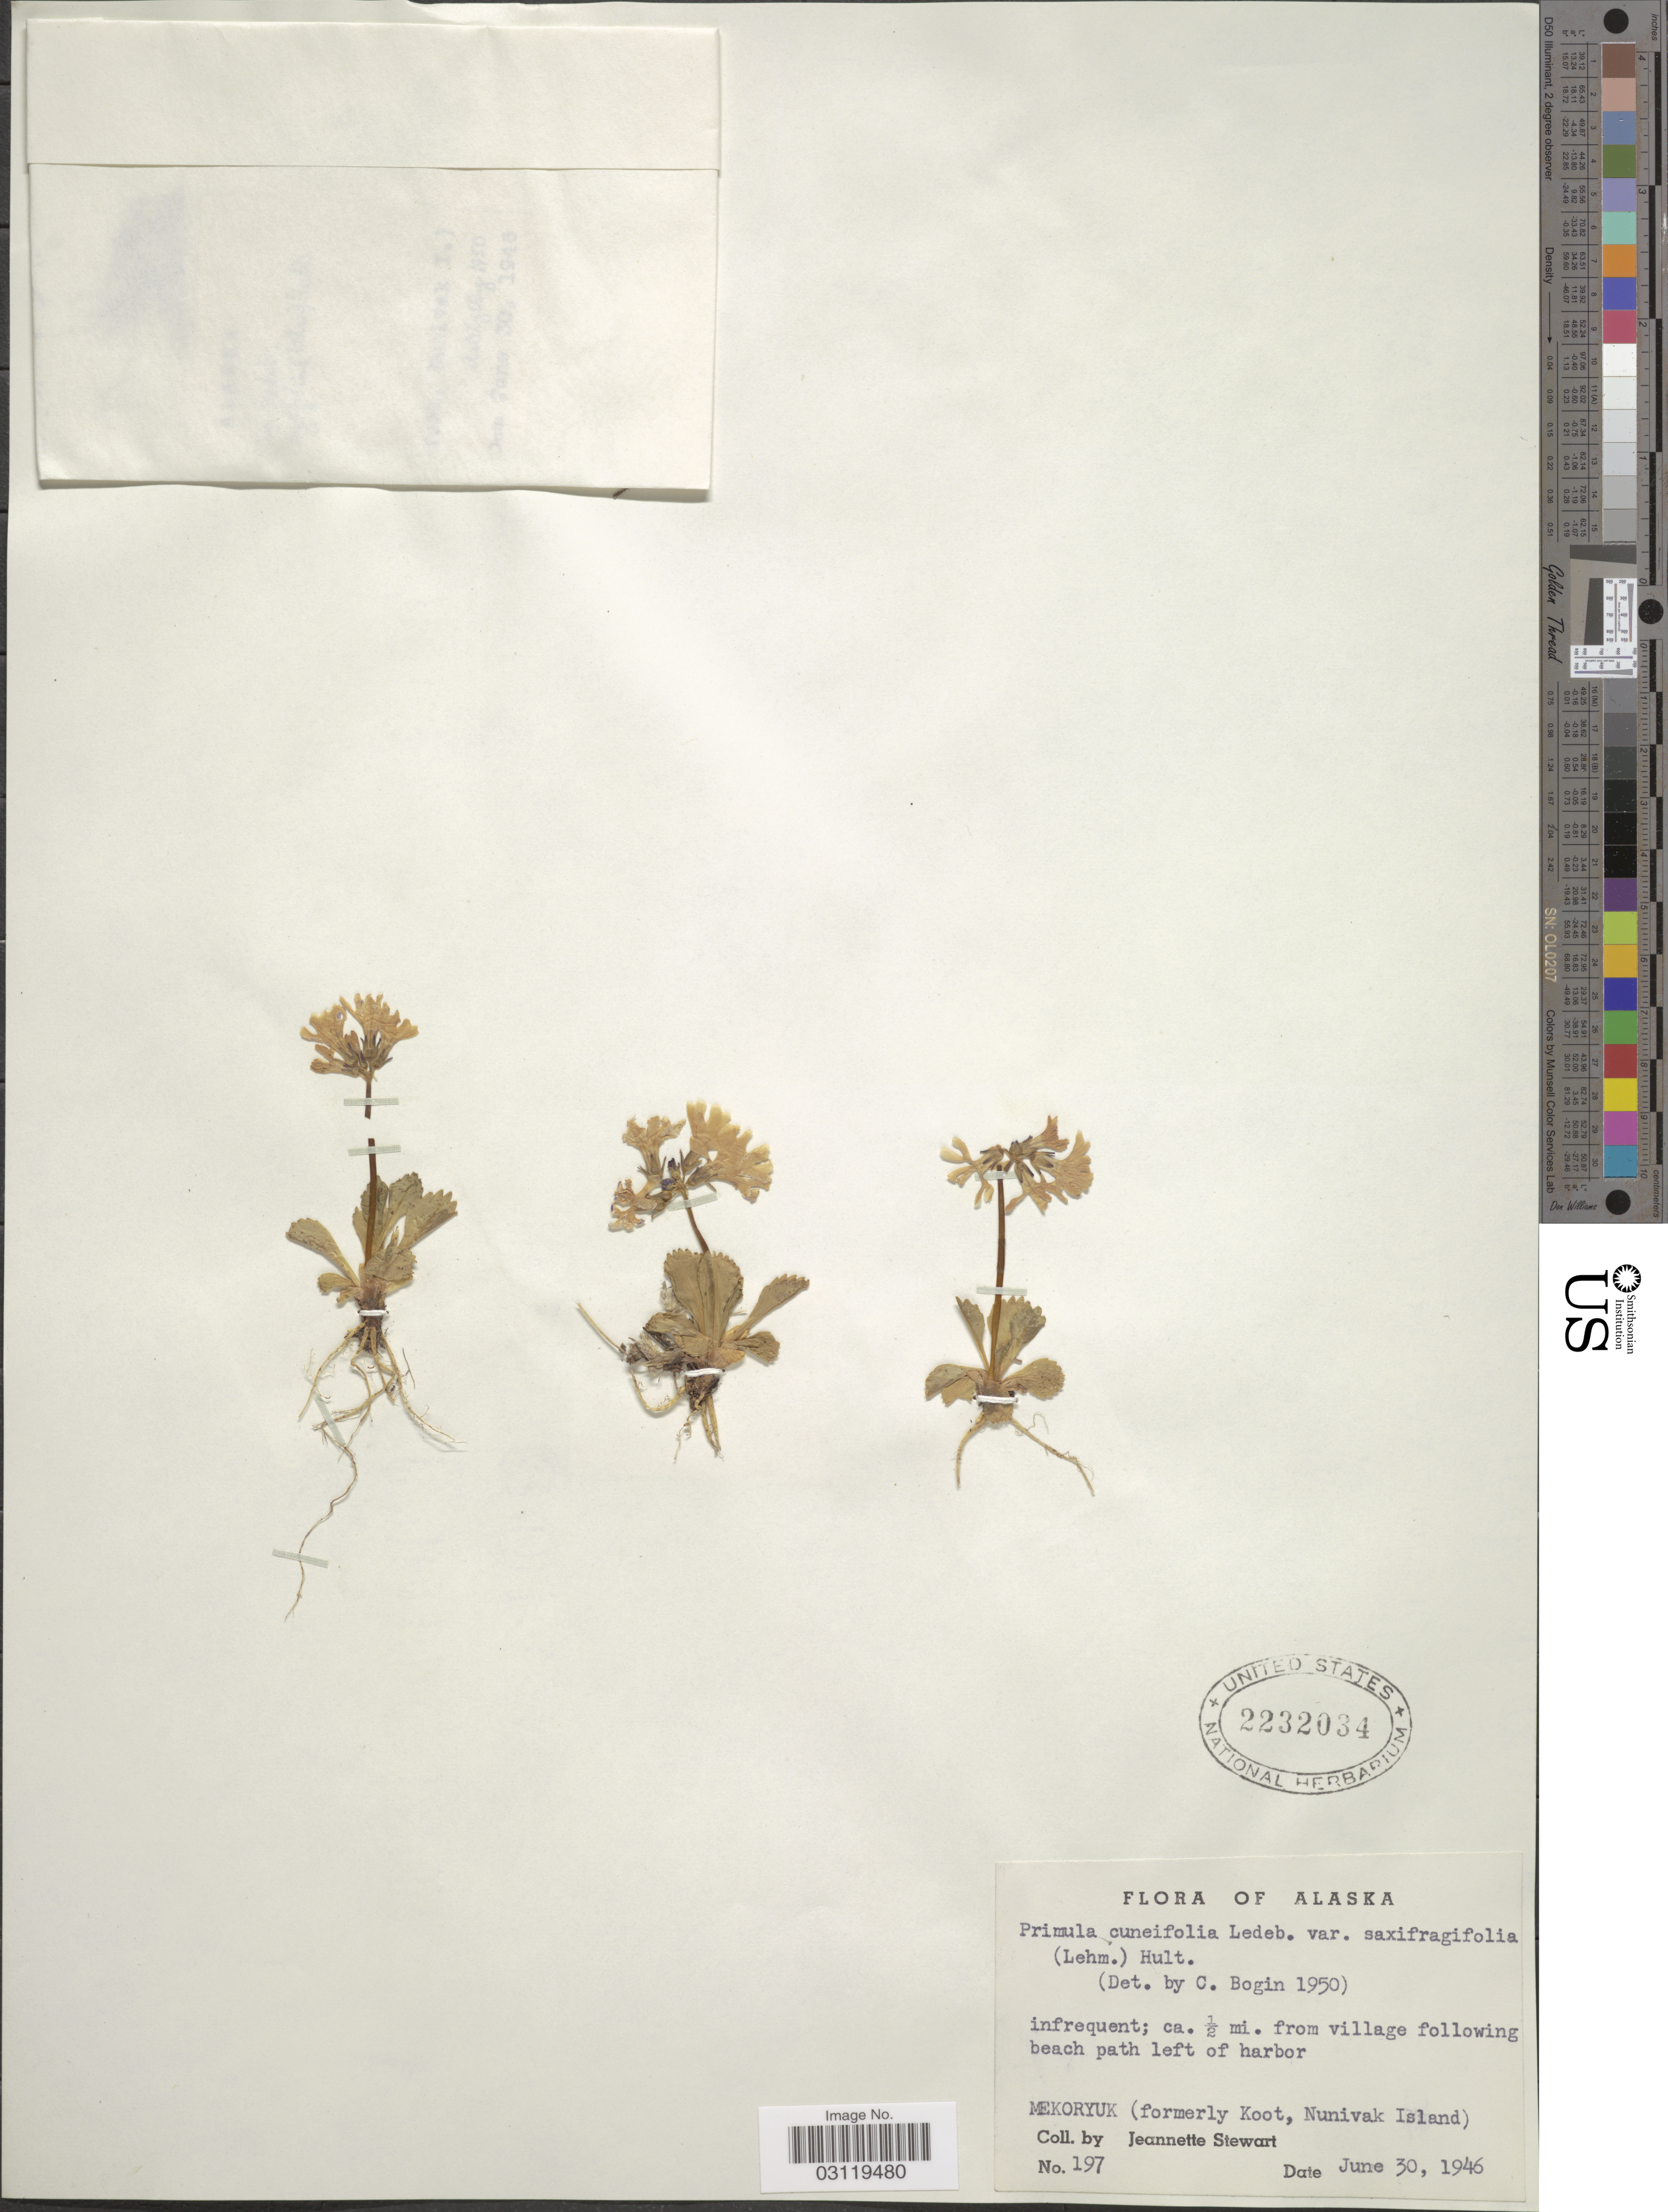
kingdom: Plantae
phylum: Tracheophyta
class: Magnoliopsida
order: Ericales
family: Primulaceae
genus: Primula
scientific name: Primula cuneifolia subsp. saxifragifolia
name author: (Lehm.) W.W. Sm. & Forrest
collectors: J. Stewart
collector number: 197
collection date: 1946-06-30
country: United States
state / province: Alaska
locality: Ca. ½ mi. from village following beach path left of harbor. Mekoryuk (formerly Koot, Nunivak Island).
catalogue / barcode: US 2232034